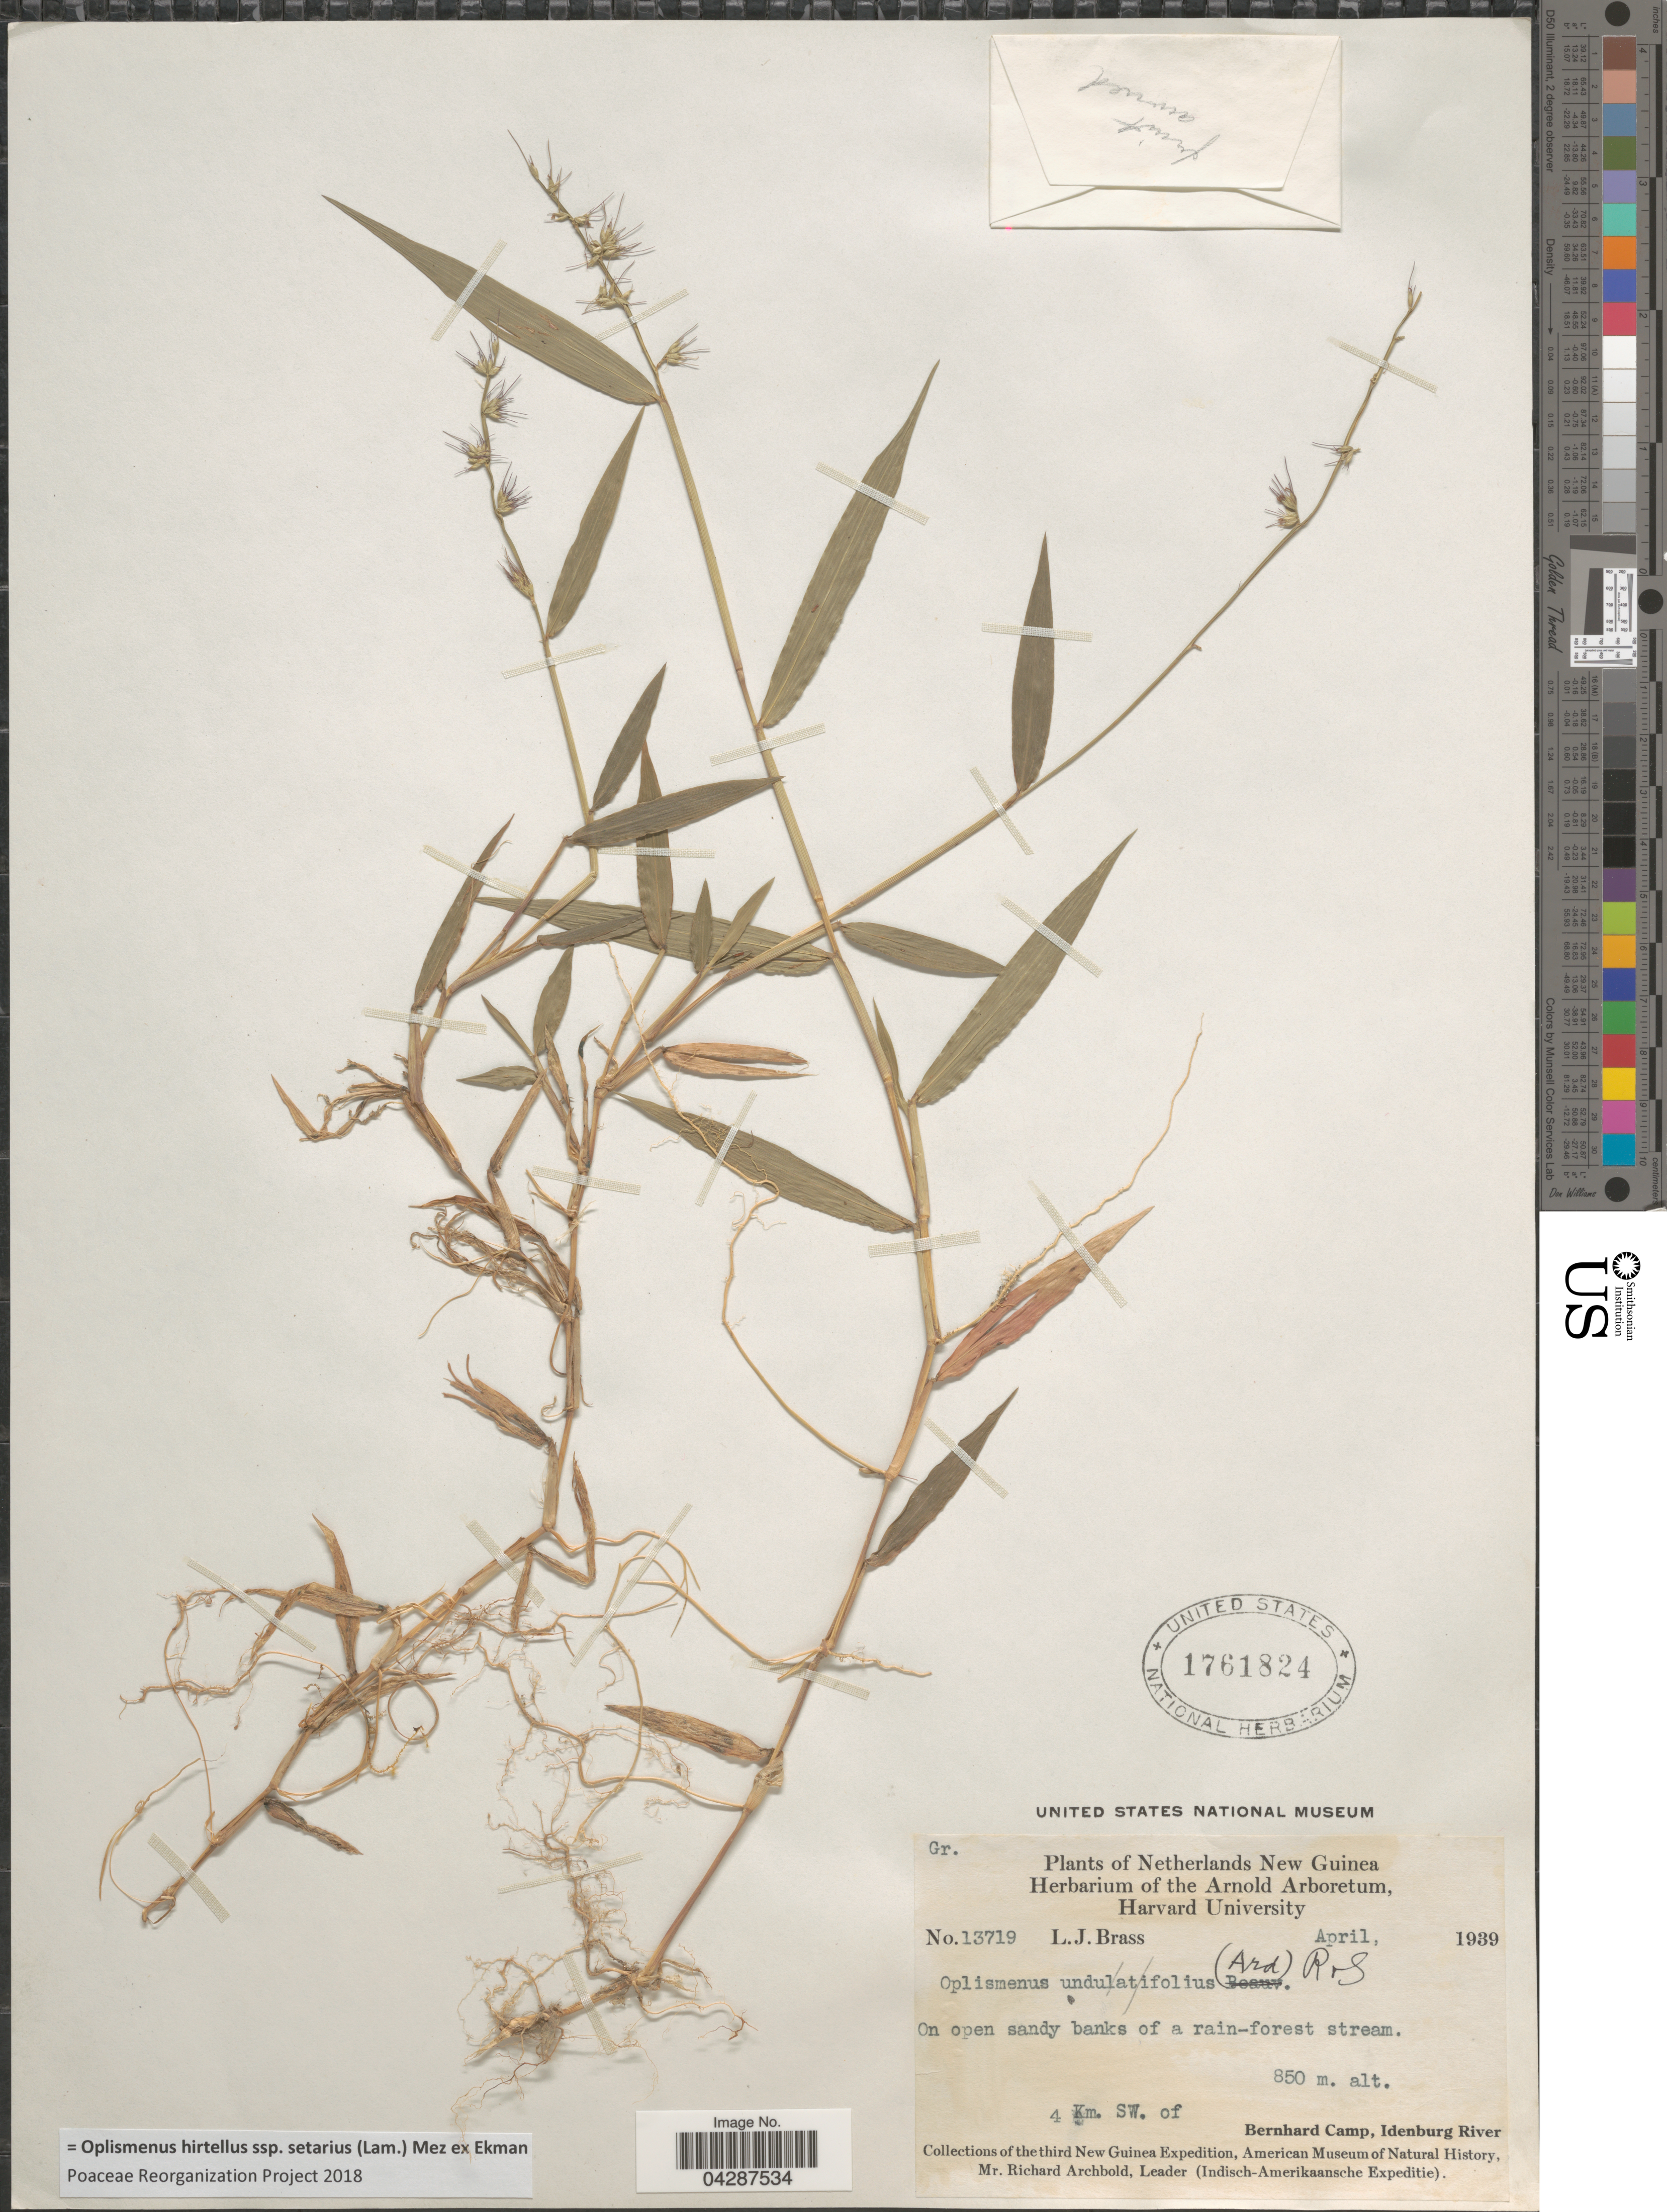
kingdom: Plantae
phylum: Tracheophyta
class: Liliopsida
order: Poales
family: Poaceae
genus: Oplismenus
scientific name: Oplismenus hirtellus subsp. setarius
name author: (Lam.) Mez ex Ekman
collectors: L. J. Brass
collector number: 13719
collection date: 1939-04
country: Papua New Guinea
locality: Netherlands New Guinea. 4 Km. SW. of Barnhard Camp, Idenburg River. Collections of the third New Guinea Expedition, American Museum of Natural History.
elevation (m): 850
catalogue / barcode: US 1761824